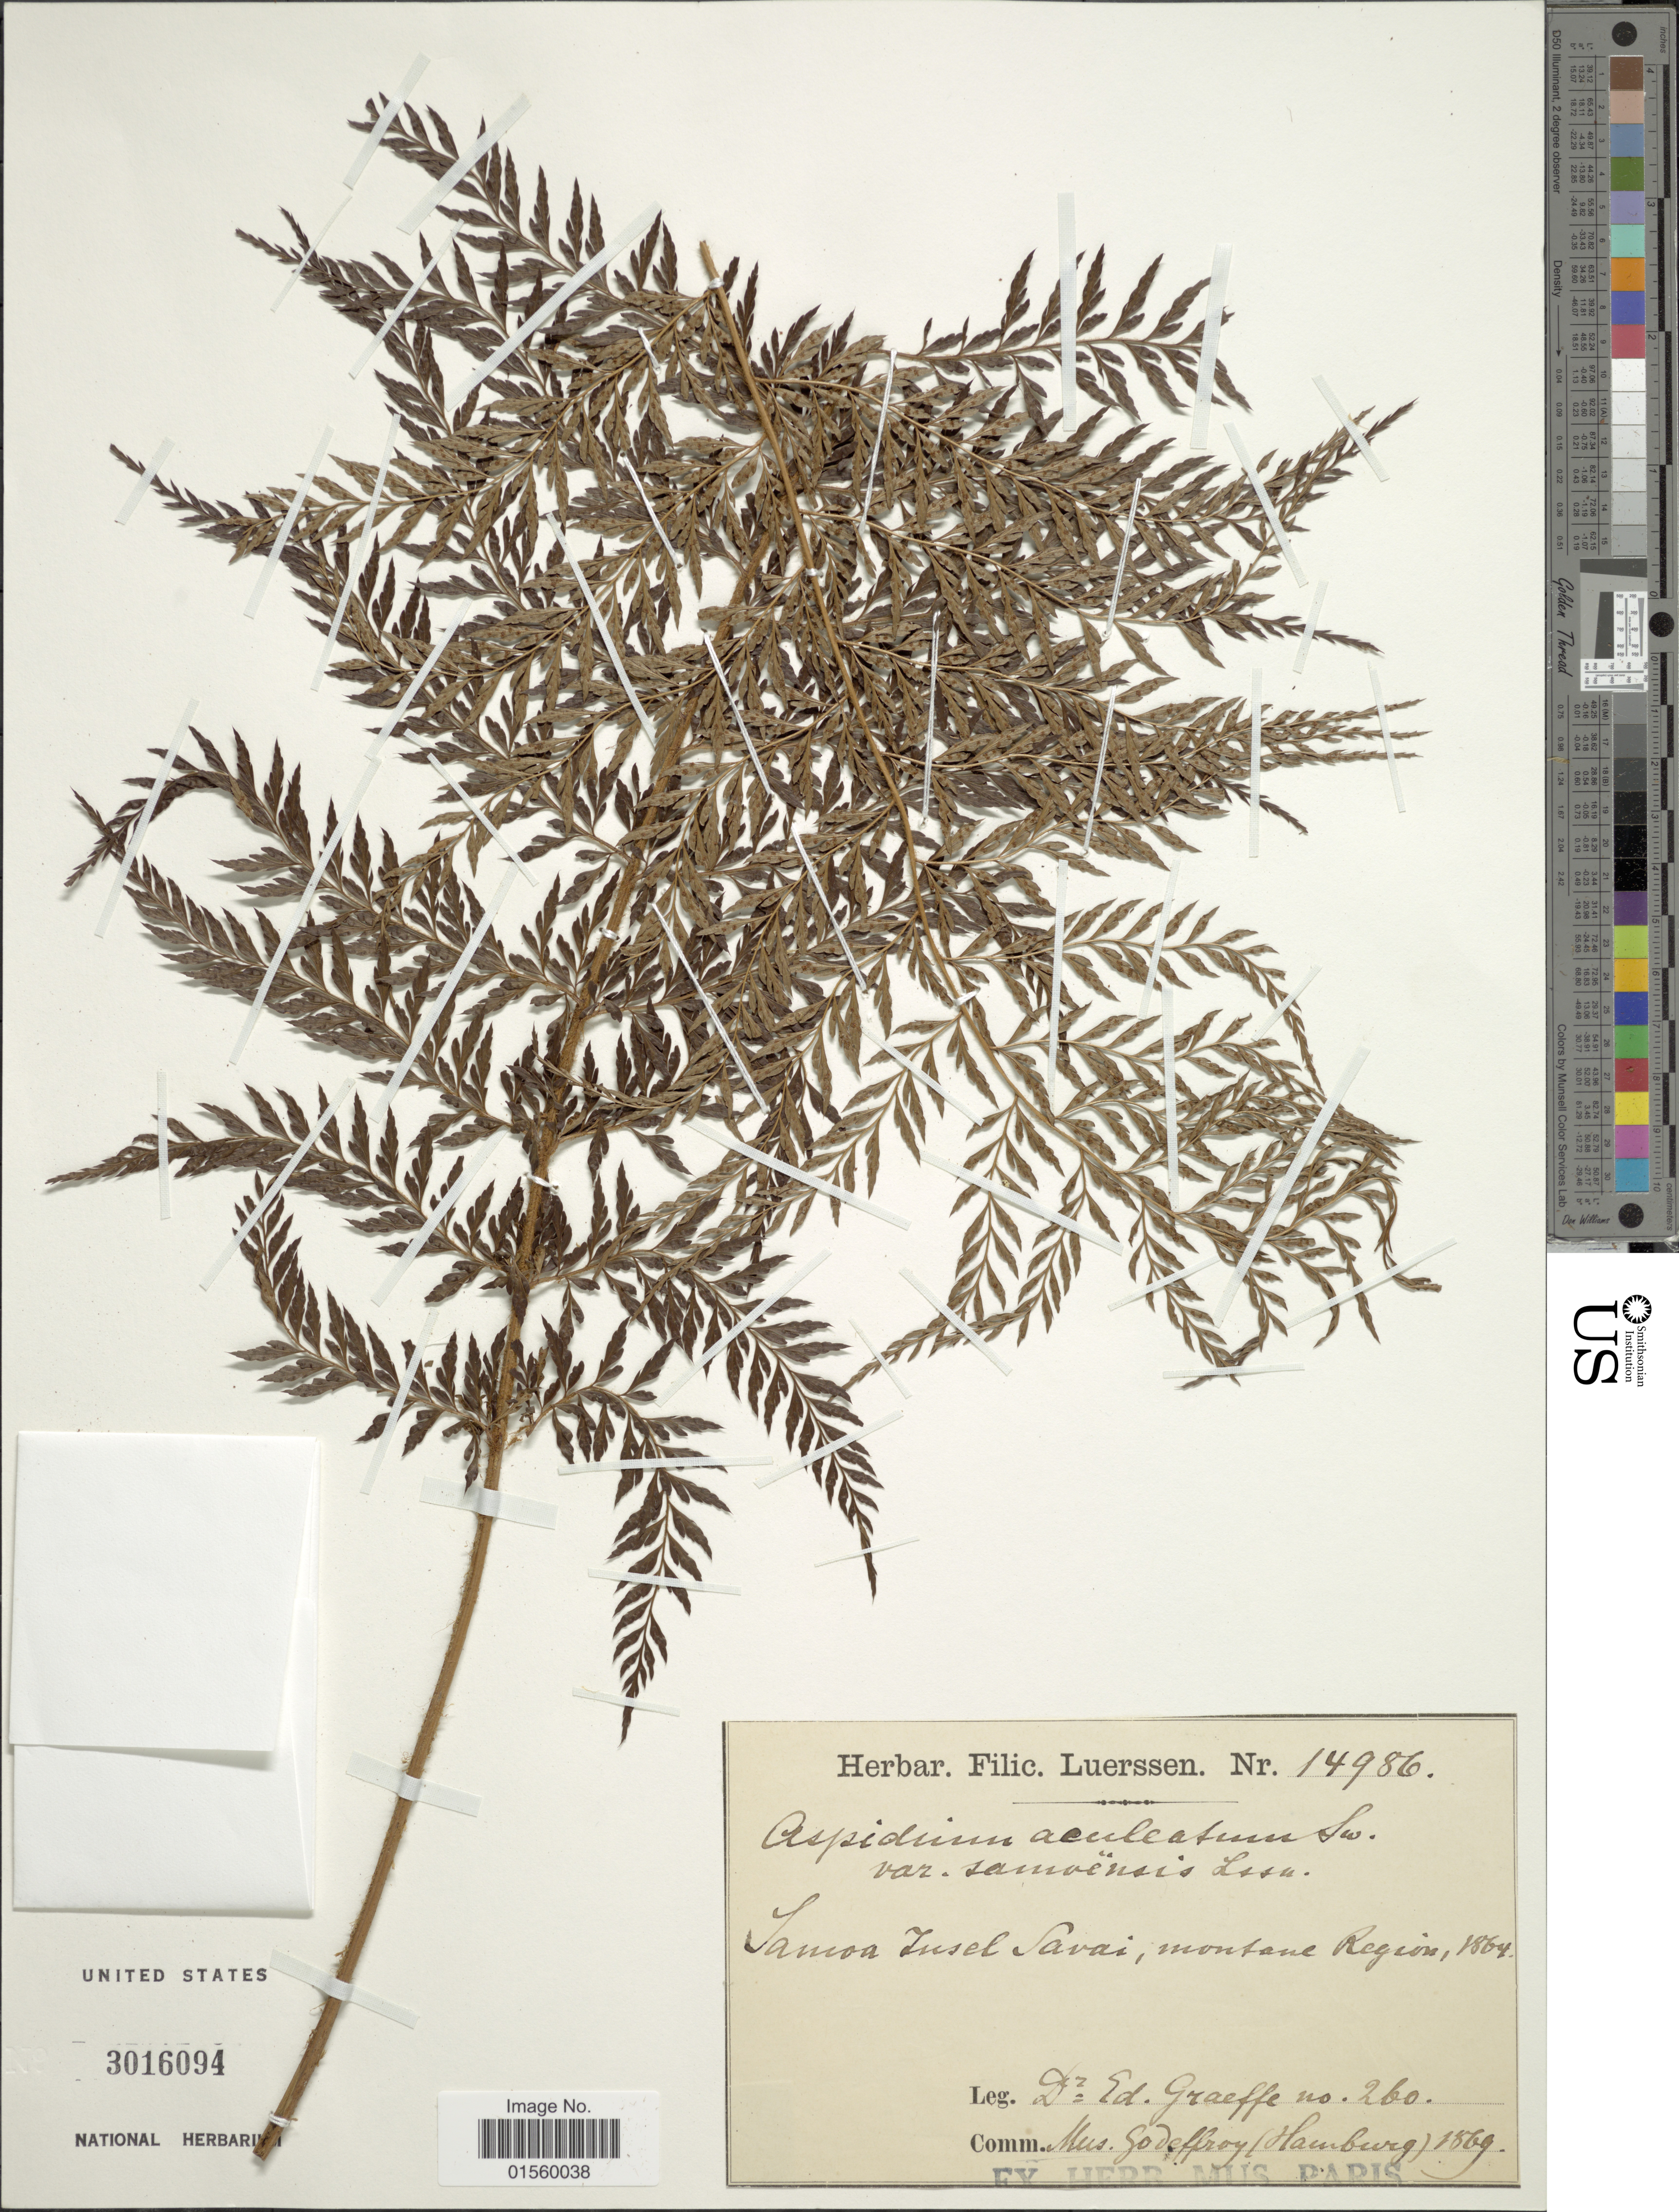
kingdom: Plantae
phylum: Tracheophyta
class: Polypodiopsida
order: Polypodiales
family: Dryopteridaceae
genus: Polystichum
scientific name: Polystichum setiferum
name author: (Forssk.) Moore ex Woynar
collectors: E. Graeffe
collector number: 260/14986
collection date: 1864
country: Samoa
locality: Samoa Insel Savai, montane Region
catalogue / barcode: US 3016094